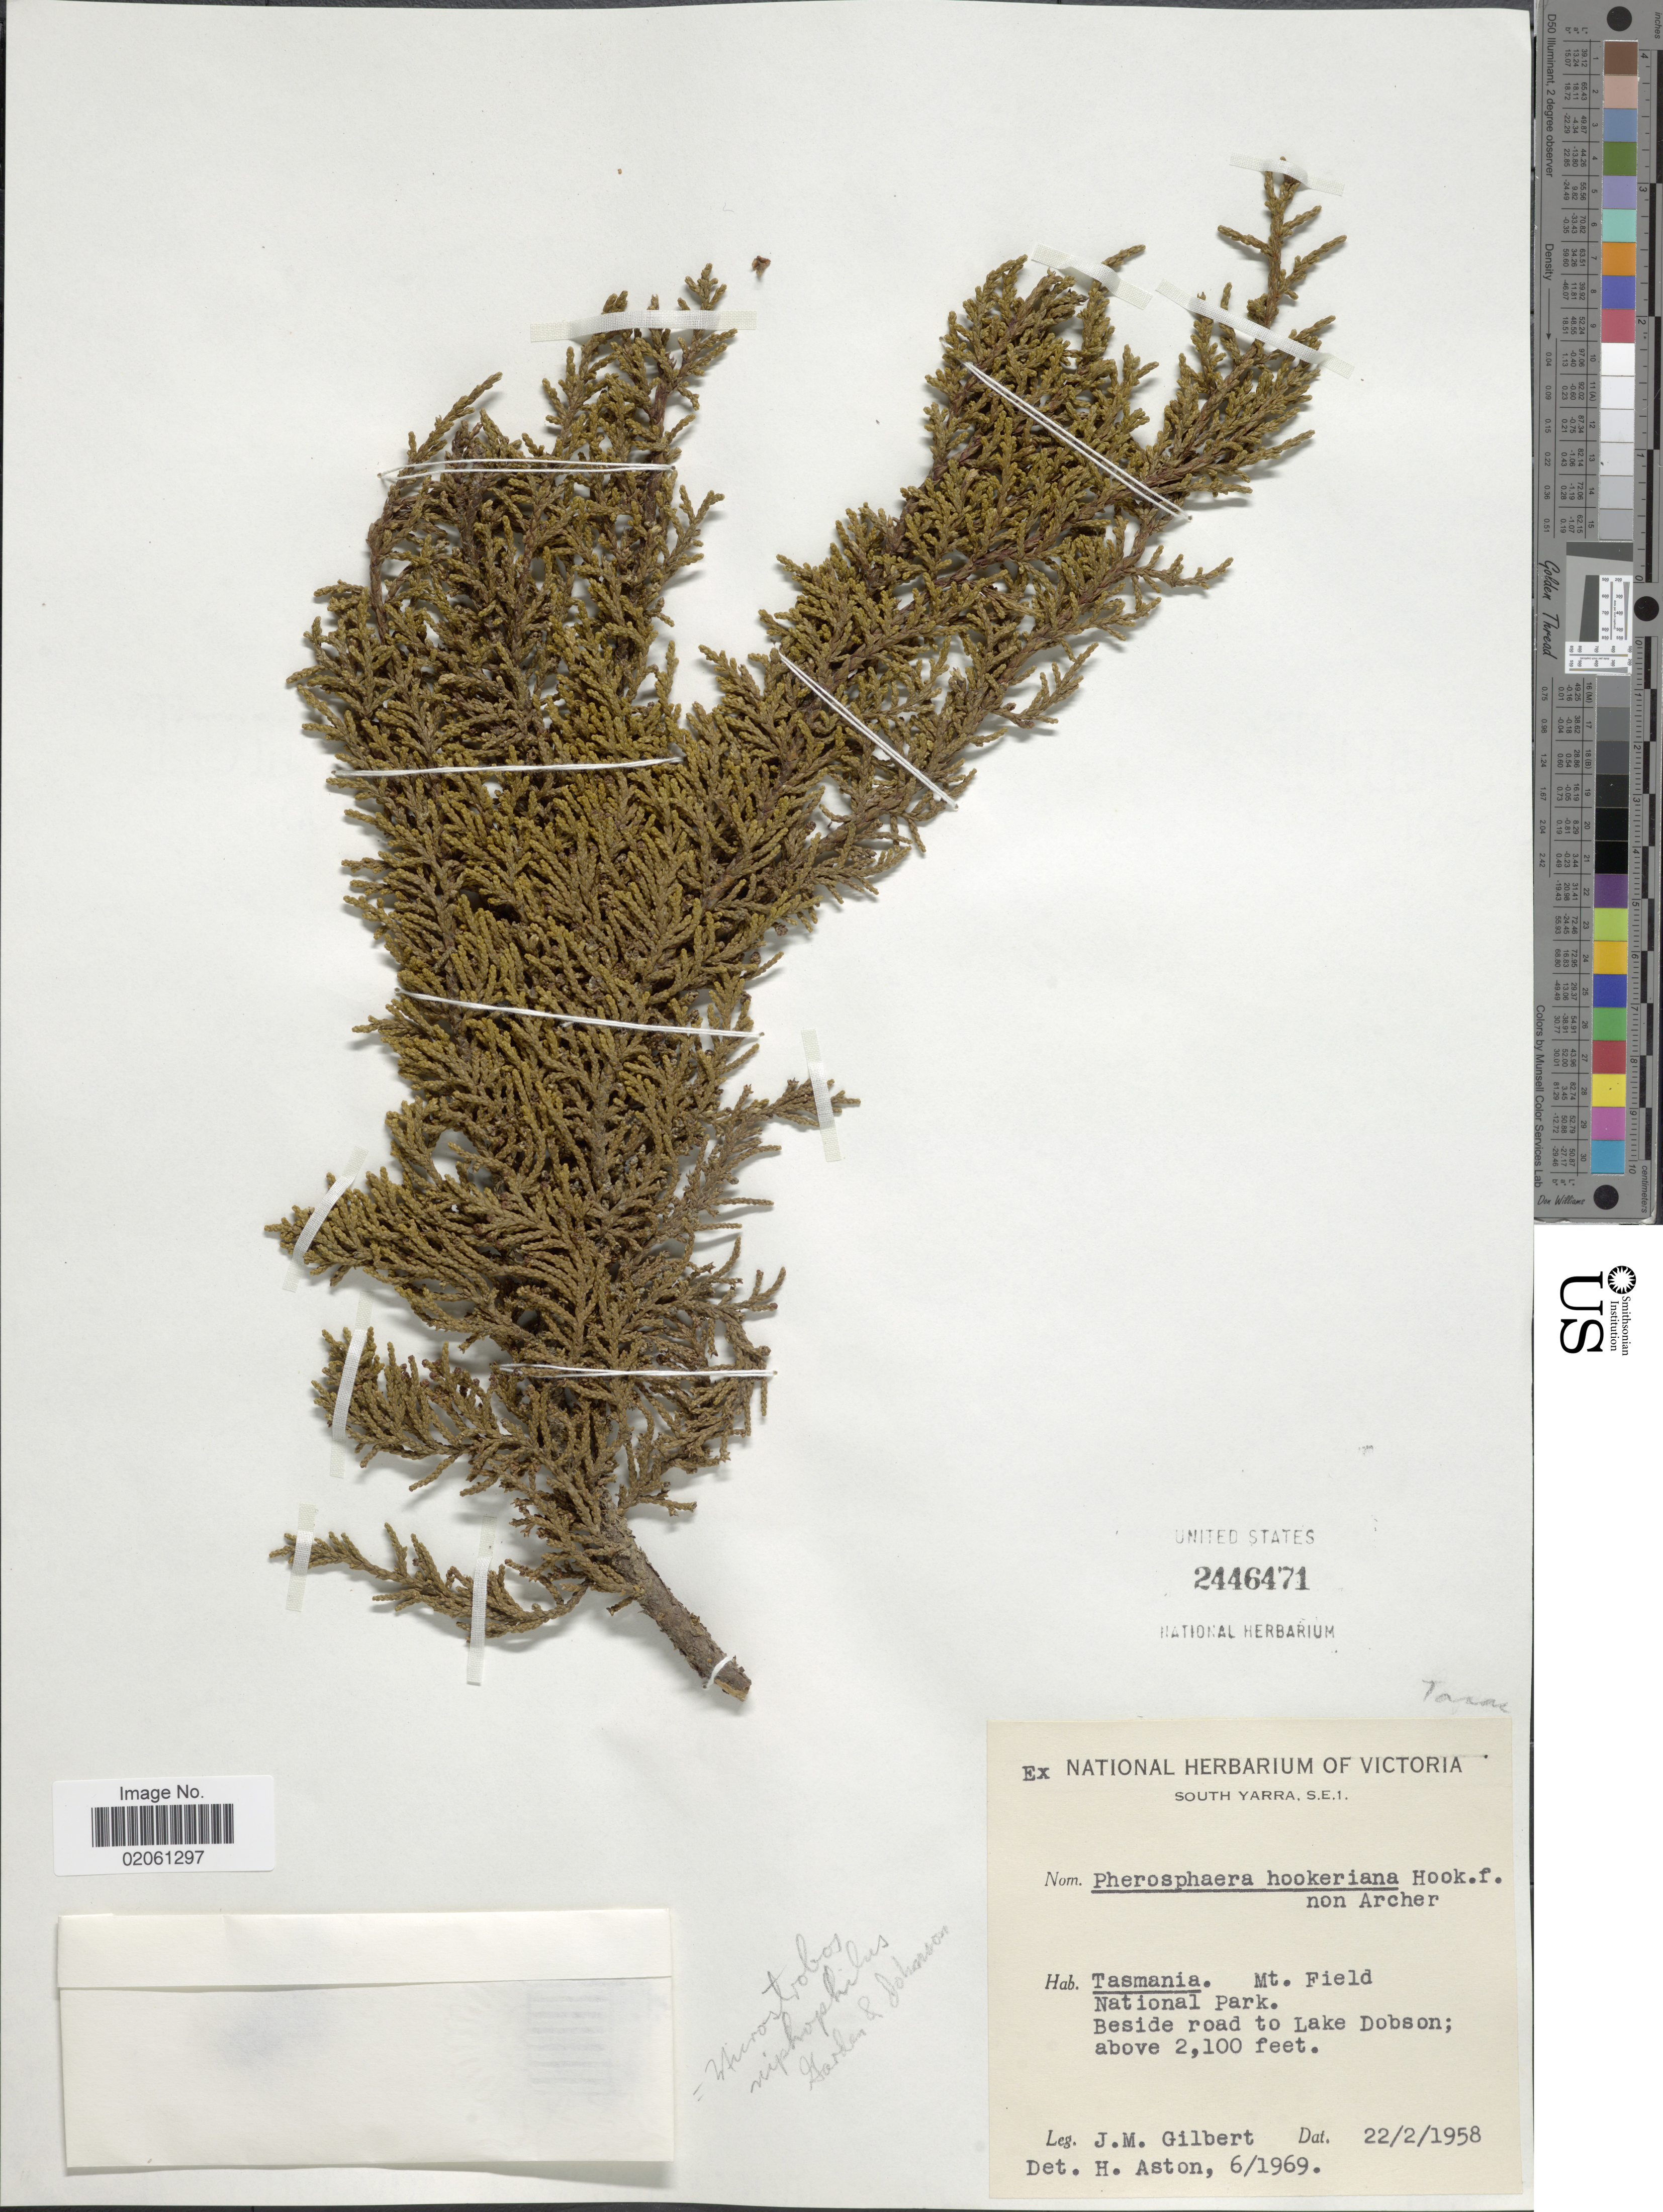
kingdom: Plantae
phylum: Tracheophyta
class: Pinopsida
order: Pinales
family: Podocarpaceae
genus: Microstrobos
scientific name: Microstrobos niphophilus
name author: J. Garden & L.A.S. Johnson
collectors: J. Gilbert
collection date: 1958-02-22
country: Australia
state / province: Tasmania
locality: Mt. Field National Park. Beside road to Lake Dobson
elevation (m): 640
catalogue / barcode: US 2446471